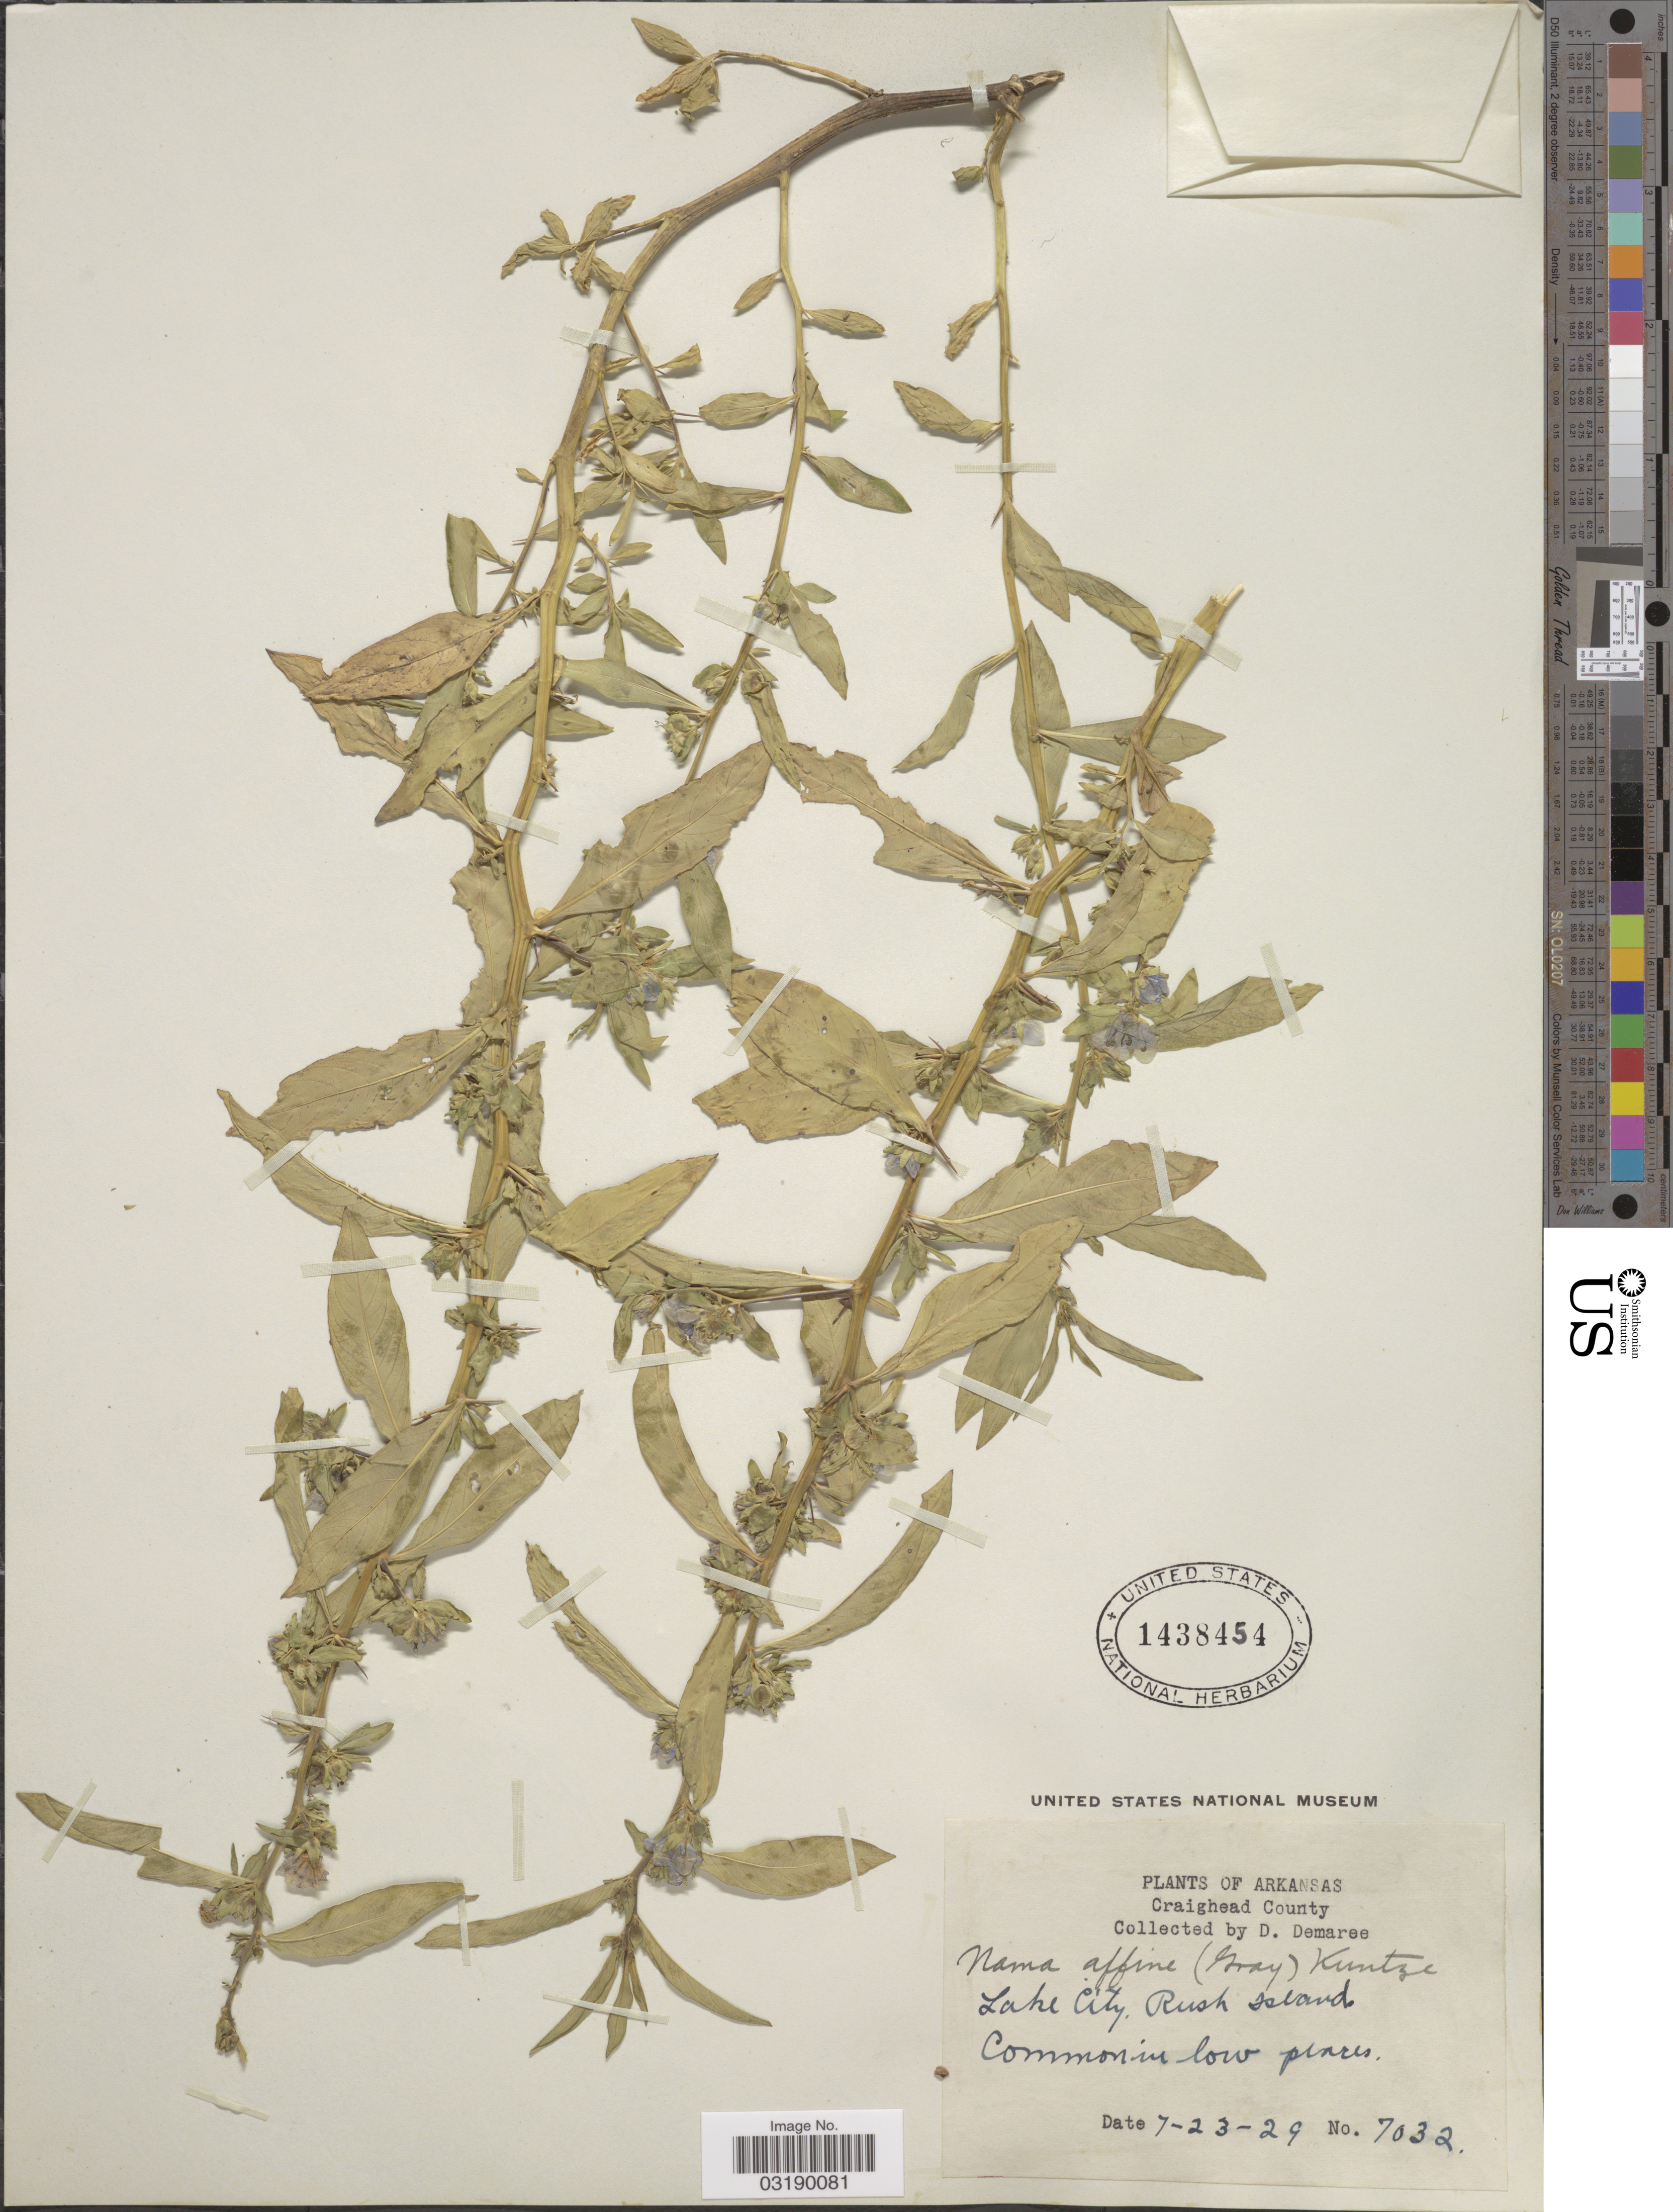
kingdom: Plantae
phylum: Tracheophyta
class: Magnoliopsida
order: Solanales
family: Hydroleaceae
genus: Hydrolea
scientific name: Hydrolea affinis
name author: A. Gray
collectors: D. Demaree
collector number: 7032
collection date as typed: Transcribed d/m/y: 23/7/29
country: United States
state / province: Arkansas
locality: Craighead County. Lake City. Rush Island.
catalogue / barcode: US 1438454